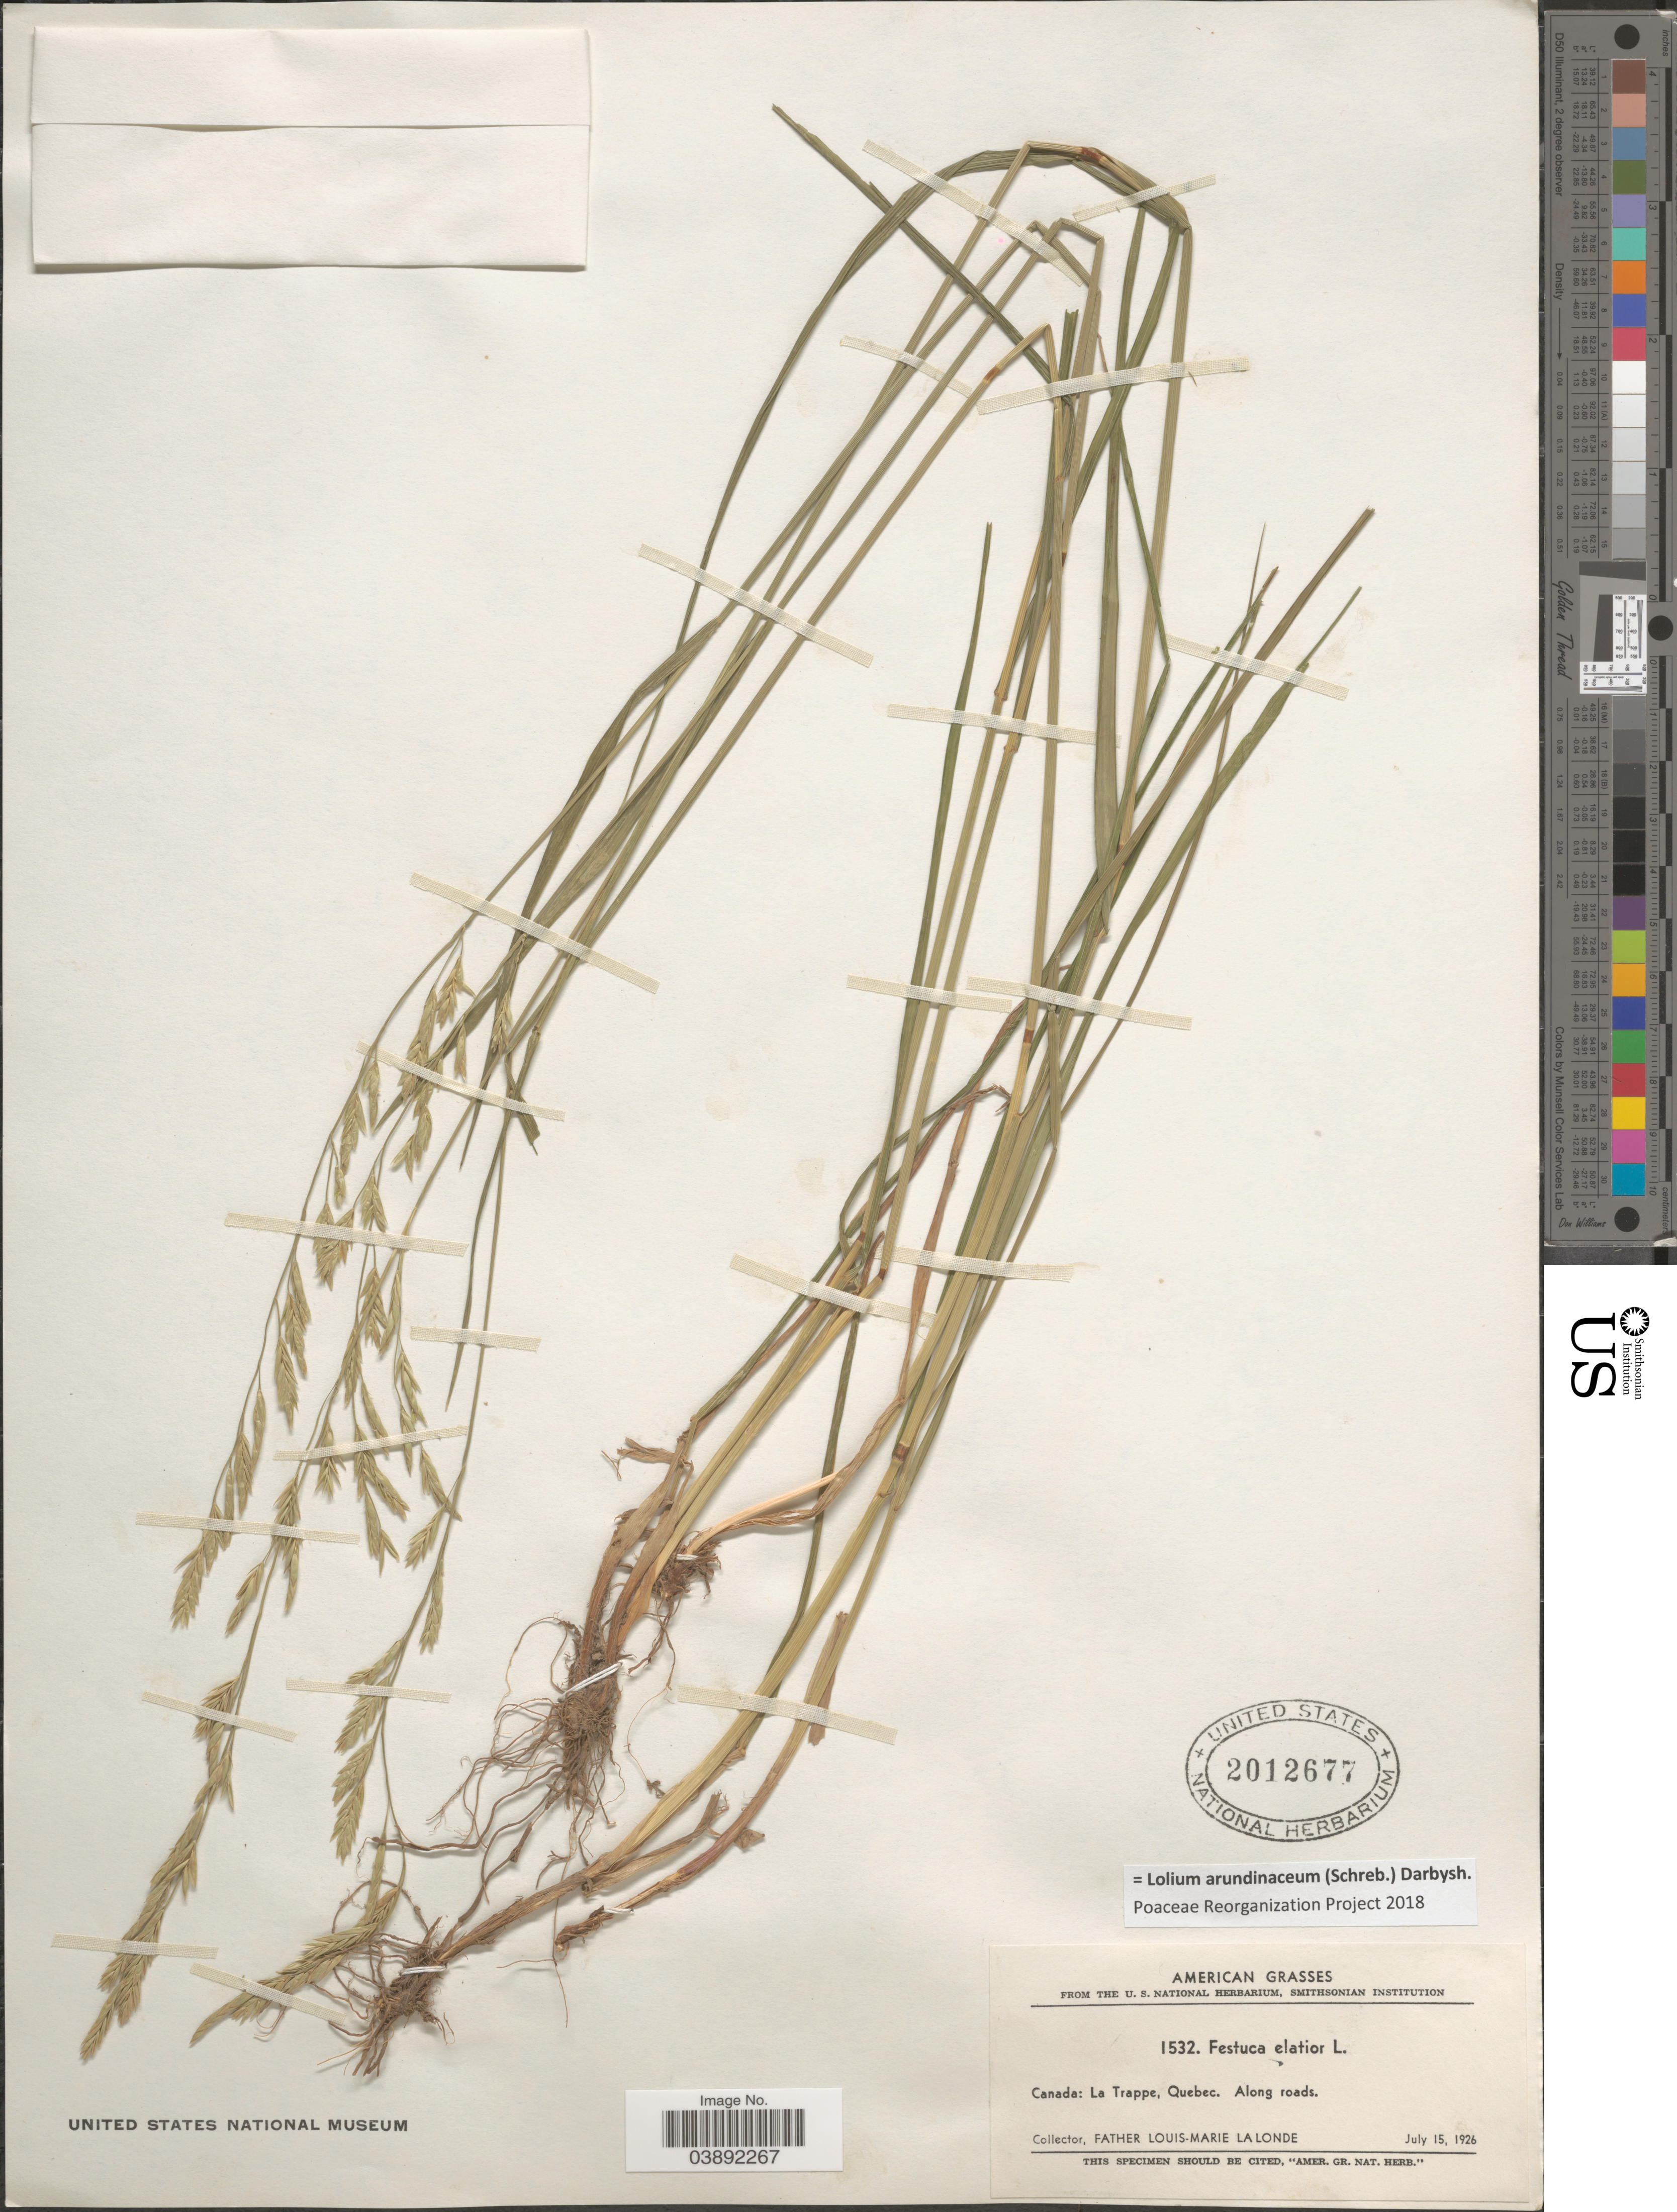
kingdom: Plantae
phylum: Tracheophyta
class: Liliopsida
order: Poales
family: Poaceae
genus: Lolium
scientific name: Lolium arundinaceum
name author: (Schreb.) Darbysh.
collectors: L.-M. LaLonde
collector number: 1532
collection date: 1926-07-15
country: Canada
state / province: Quebec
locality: La Trappe. Along roads.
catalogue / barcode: US 2012677